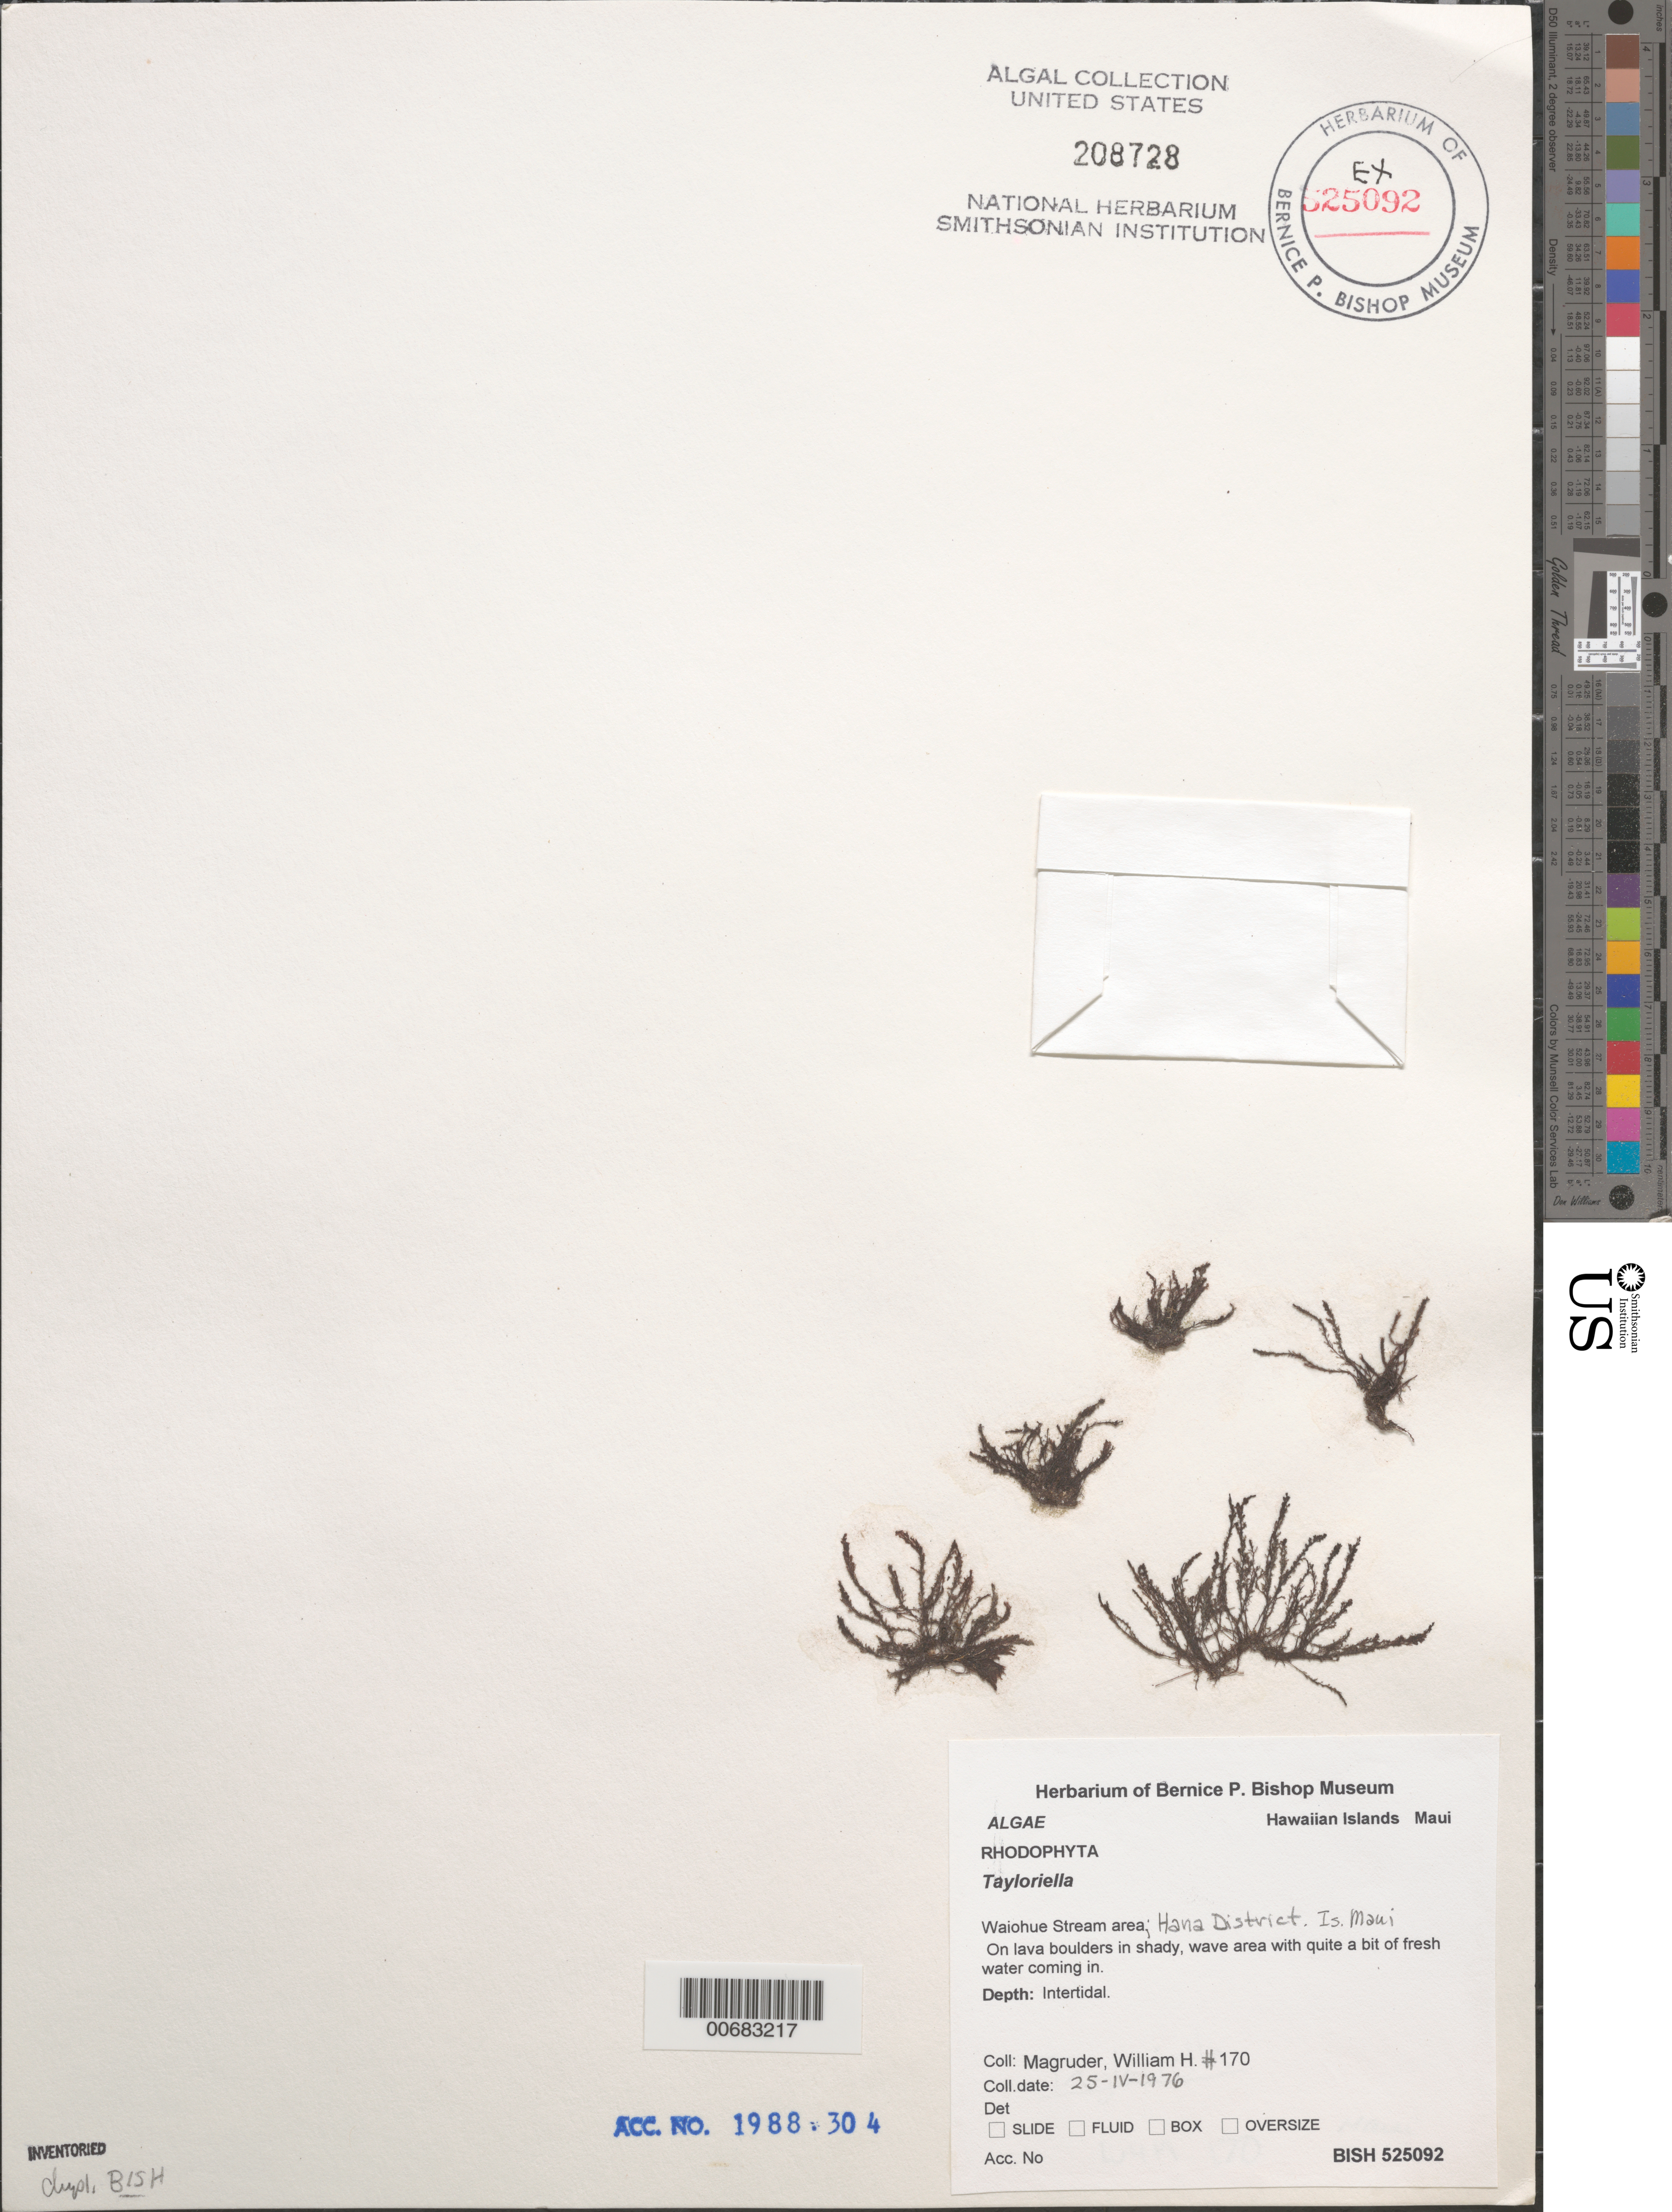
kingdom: Plantae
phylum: Rhodophyta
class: Florideophyceae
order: Ceramiales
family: Rhodomelaceae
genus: Tayloriella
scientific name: Tayloriella sp.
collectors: W. Magruder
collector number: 170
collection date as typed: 25 Apr 1976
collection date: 1976-04-25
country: United States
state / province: Hawaii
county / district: Maui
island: Maui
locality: Waiohue Stream area, Hana District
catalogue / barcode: US 208728